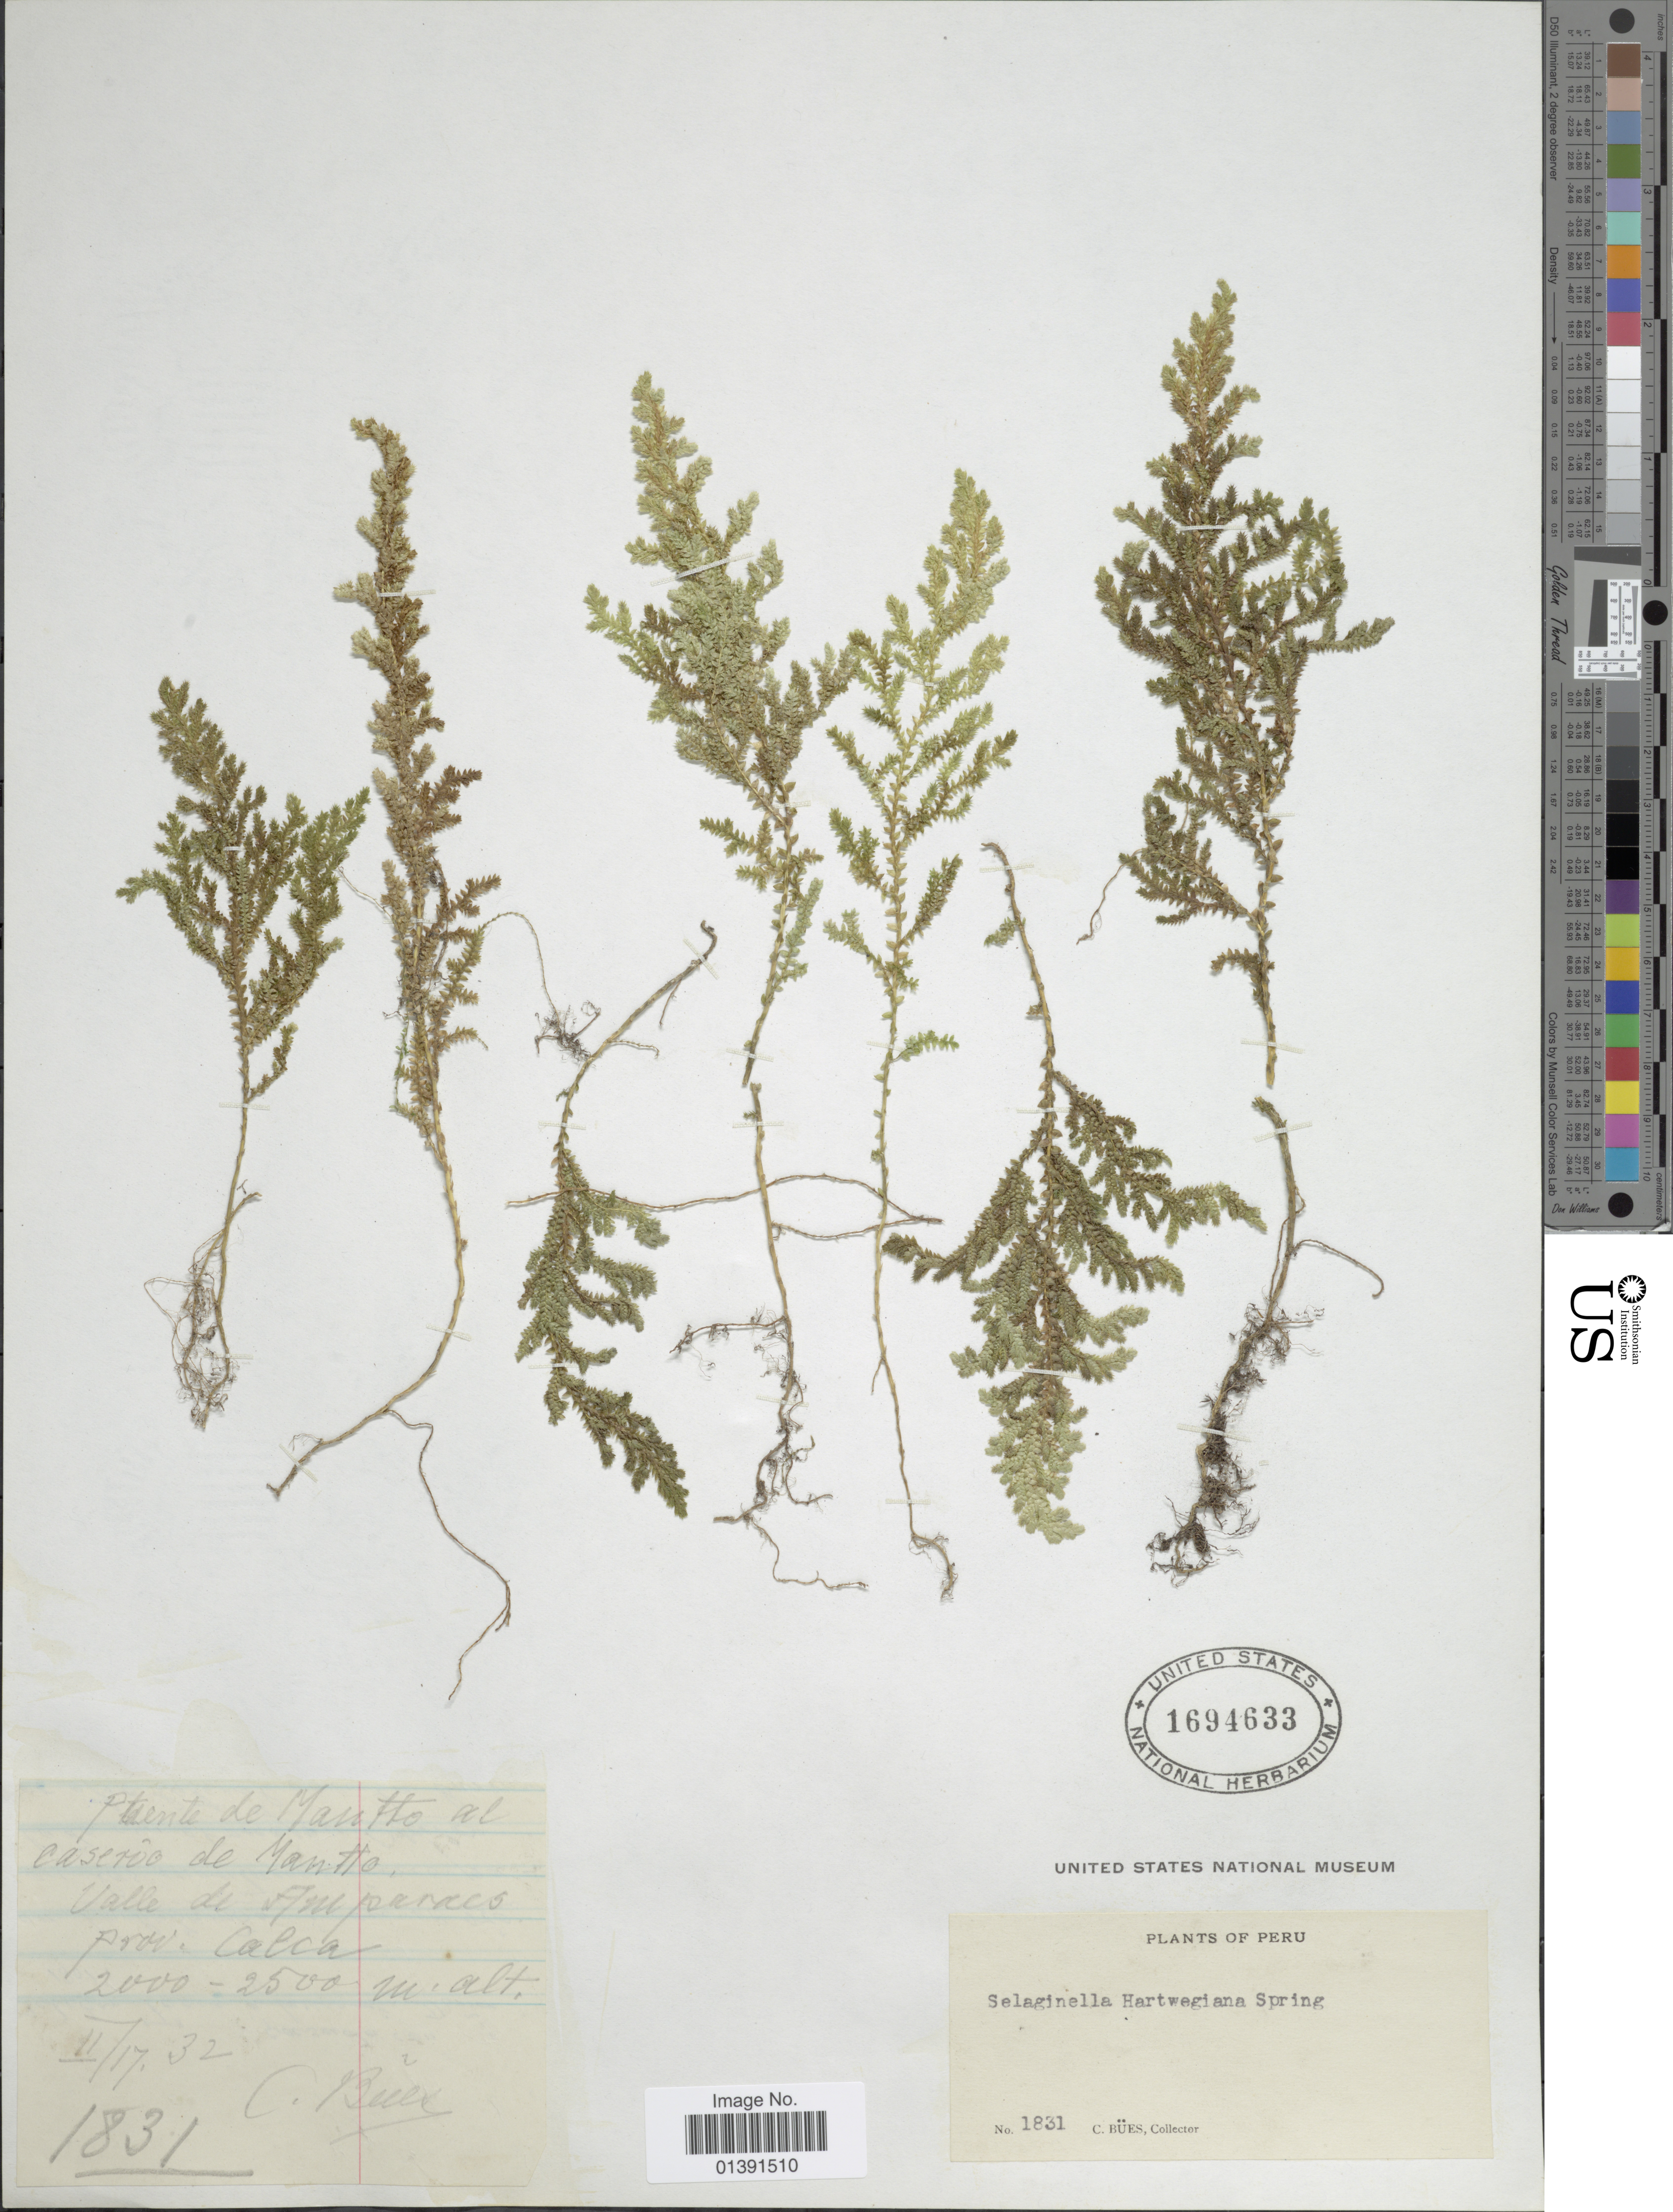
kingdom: Plantae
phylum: Tracheophyta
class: Lycopodiopsida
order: Selaginellales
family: Selaginellaceae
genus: Selaginella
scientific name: Selaginella novae-hollandiae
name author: (Sw.) Spring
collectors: C. Bues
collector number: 1831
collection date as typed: Transcribed d/m/y: 17/2/32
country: Peru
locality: Caserio de Mantto, Valle de Amparaes, prov. Calca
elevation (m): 2000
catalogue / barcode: US 1694633